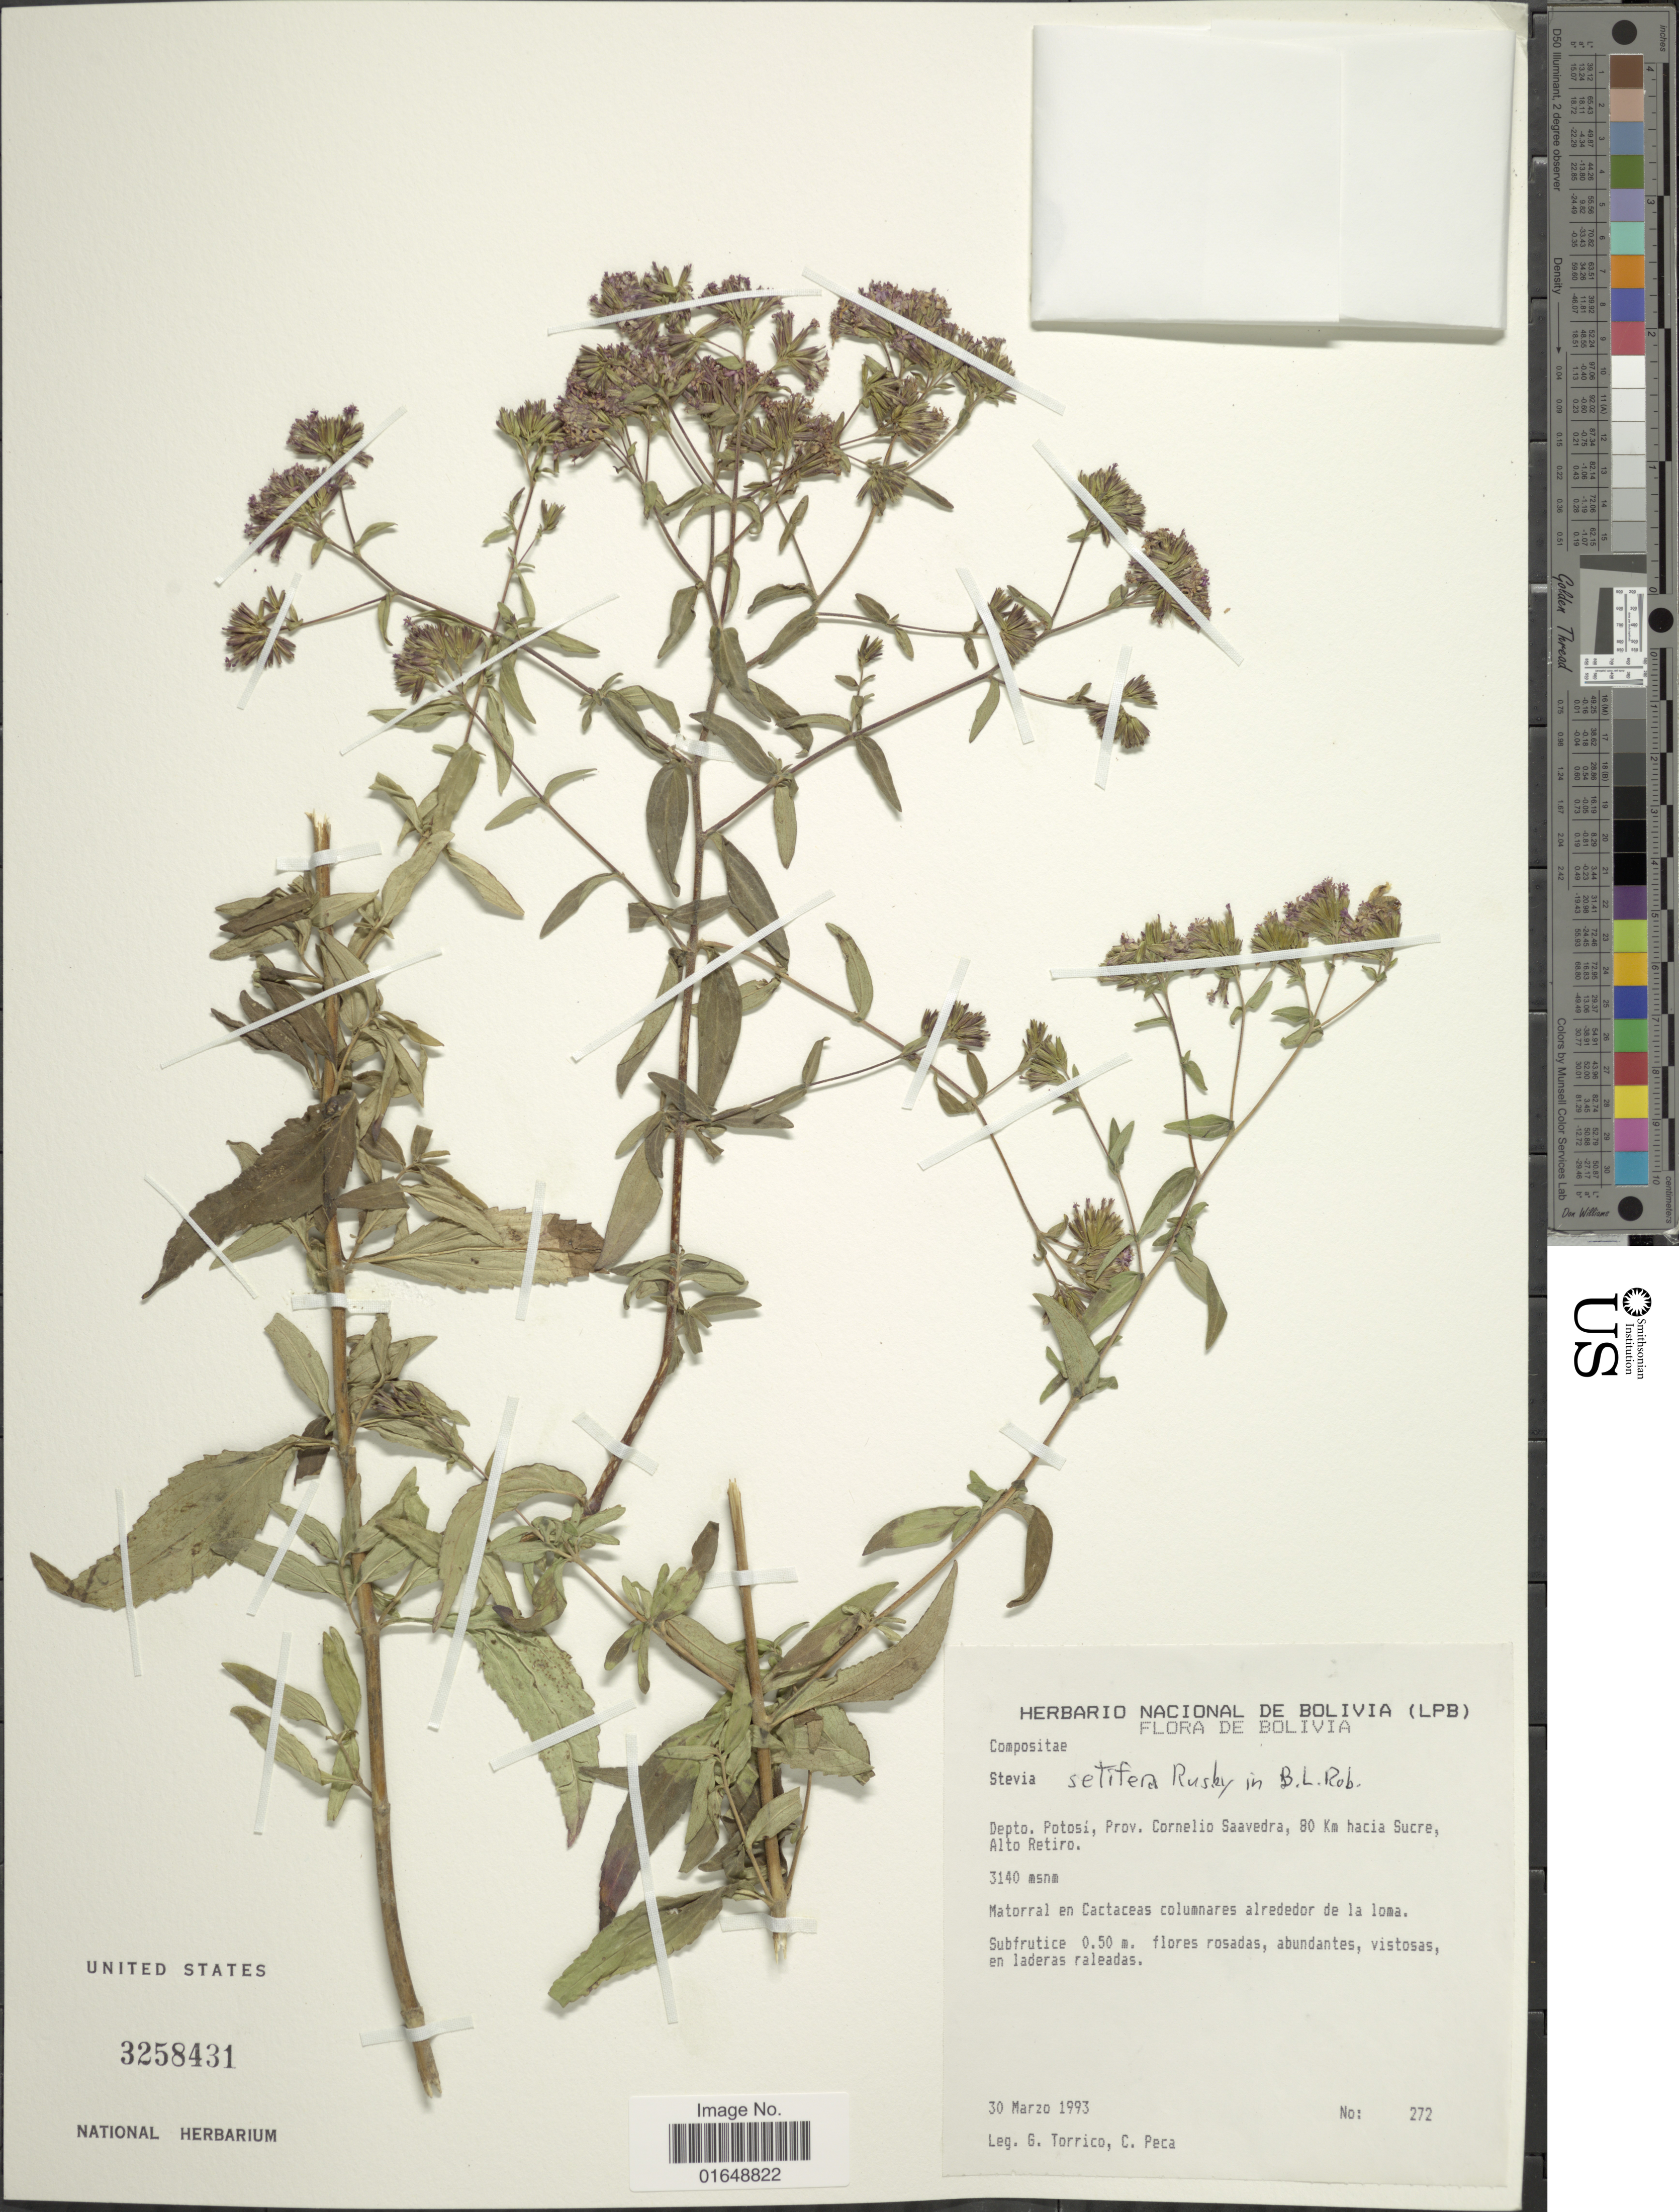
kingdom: Plantae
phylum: Tracheophyta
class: Magnoliopsida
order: Asterales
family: Asteraceae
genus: Stevia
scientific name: Stevia setifera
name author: Rusby ex B.L. Rob.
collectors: G. Torrico & C. Peca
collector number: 272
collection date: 1993-03-30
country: Bolivia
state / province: Potosi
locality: Depto. Potosi, Prov. Cornelio Saavedra, 80 Km hacia Sucre, Alto Retiro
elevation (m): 3140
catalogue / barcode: US 3258431